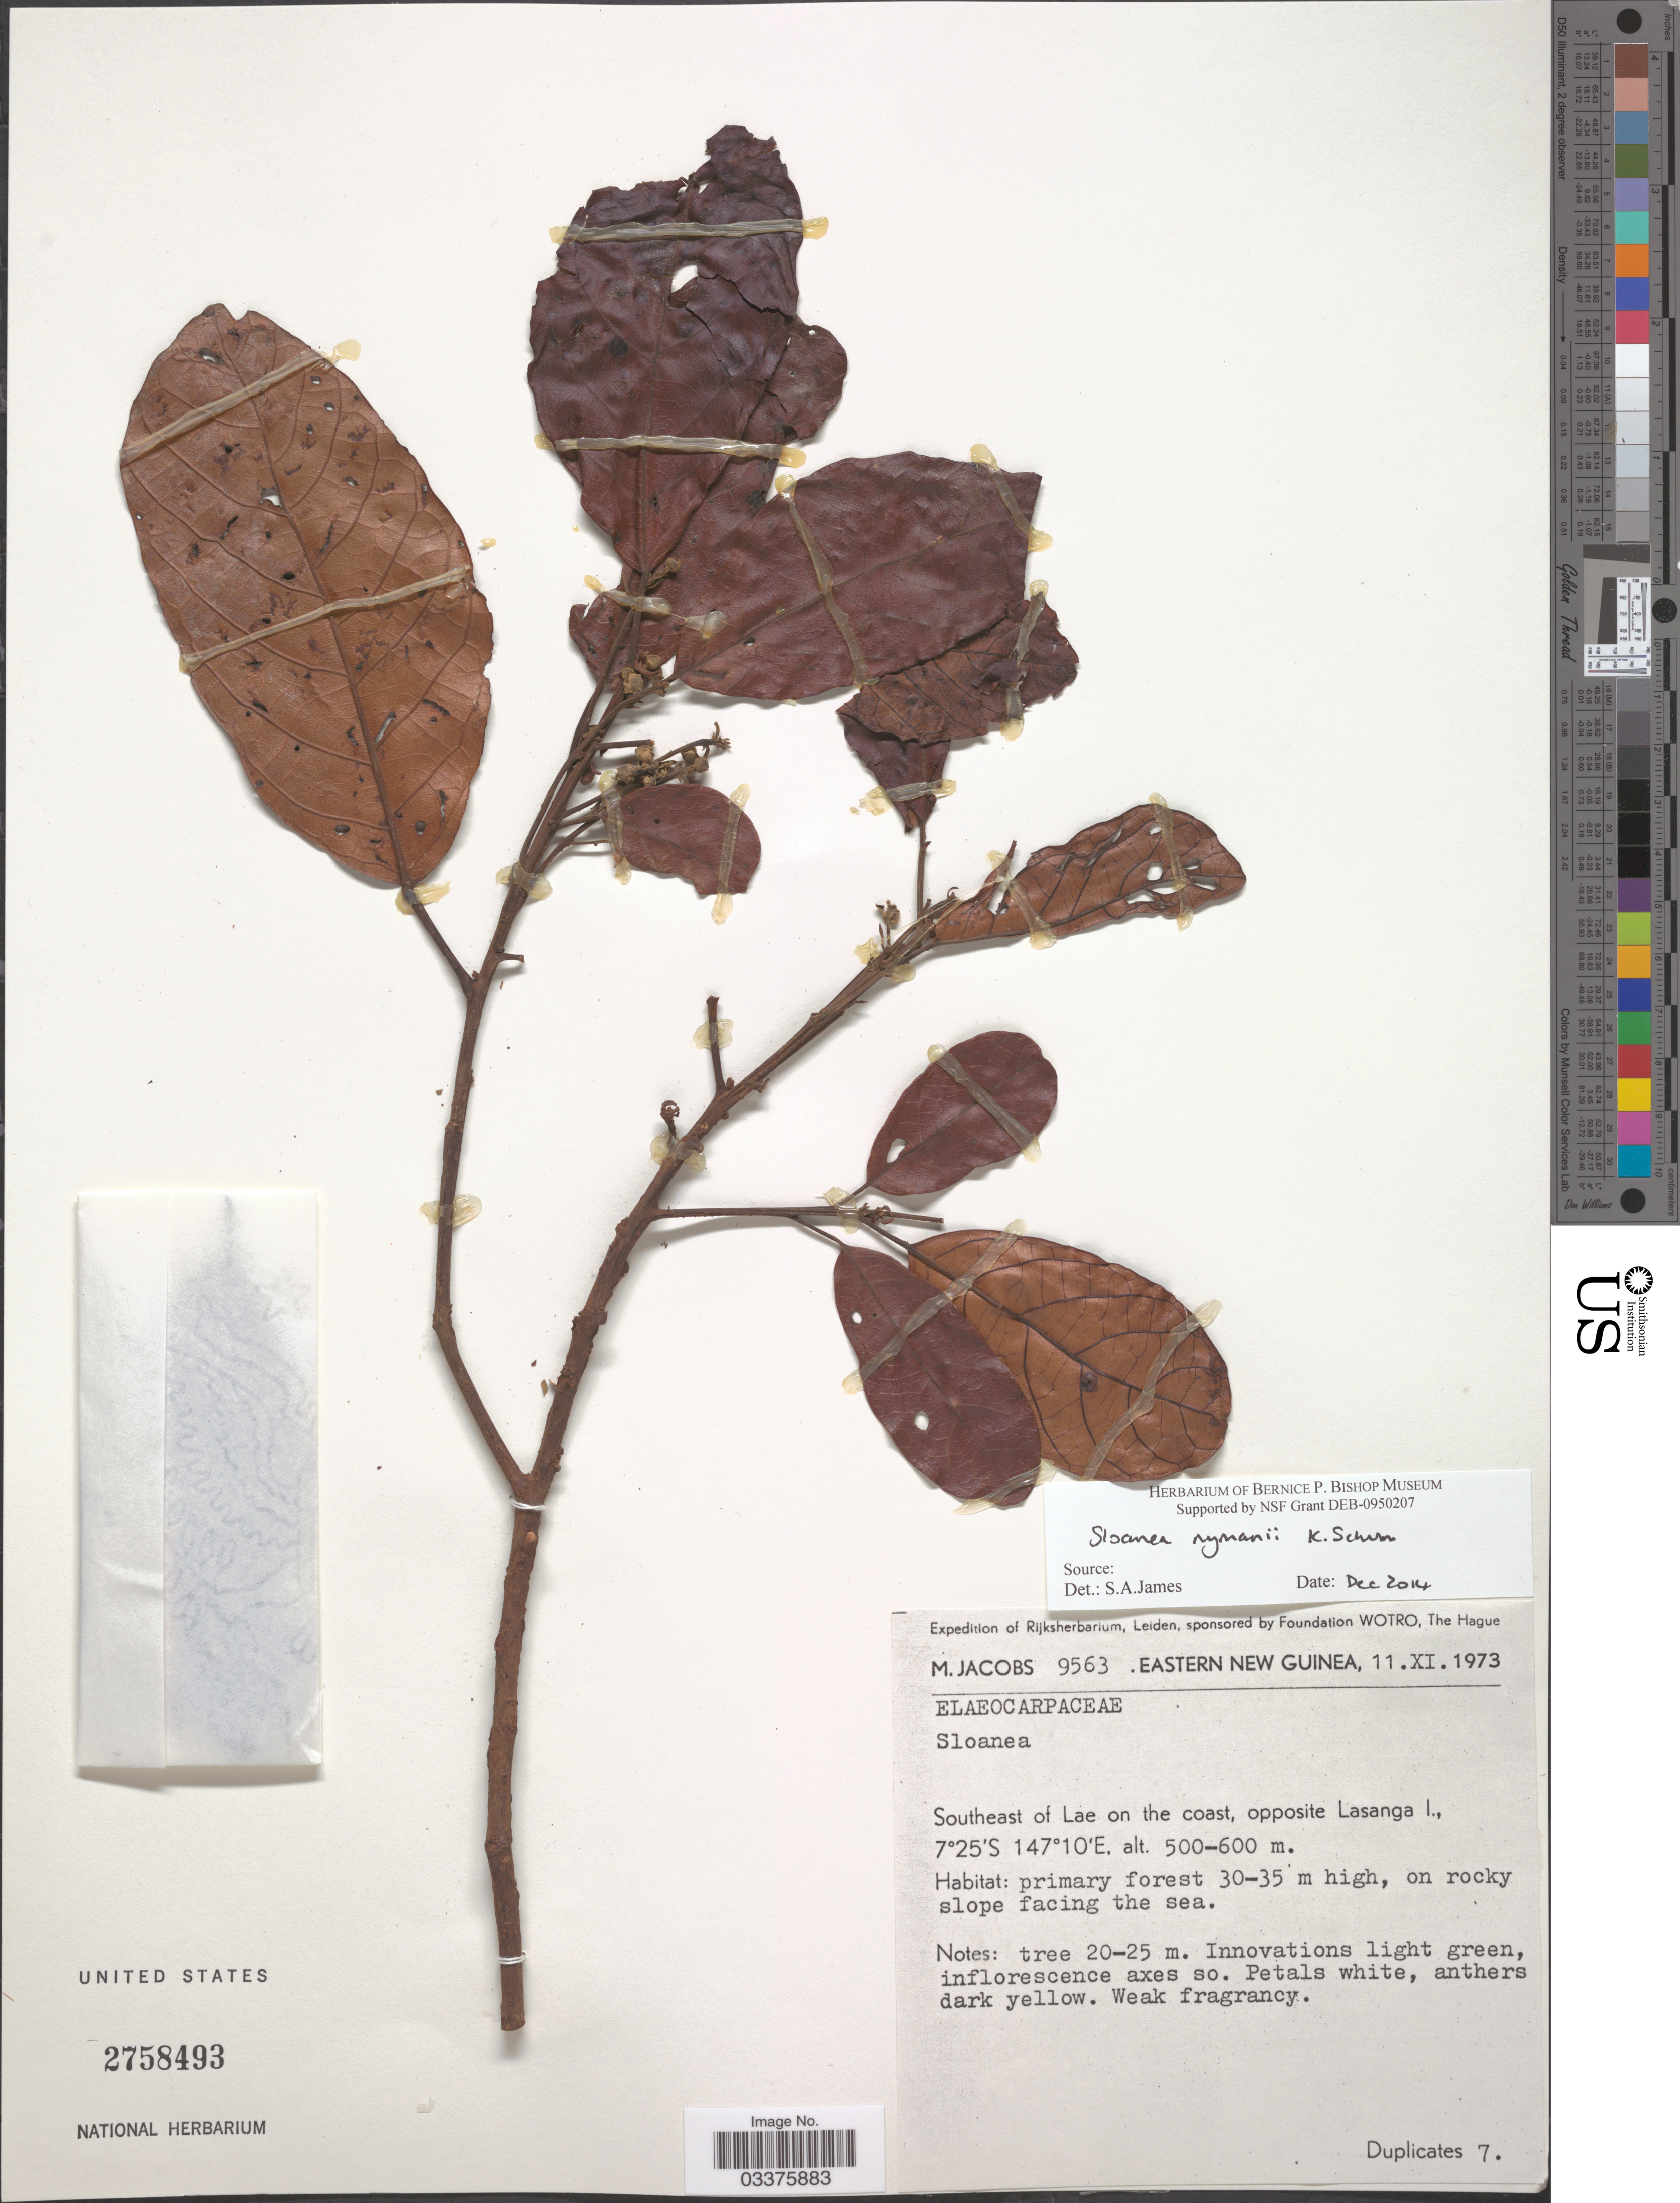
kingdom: Plantae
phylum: Tracheophyta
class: Magnoliopsida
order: Oxalidales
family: Elaeocarpaceae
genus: Sloanea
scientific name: Sloanea nymanii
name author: K. Schum.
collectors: M. Jacobs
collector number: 9563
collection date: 1973-11-11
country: Papua New Guinea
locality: Eastern New Guinea. Southeast of Lae on the coast, opposite Lasanga I.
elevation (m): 500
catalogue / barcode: US 2758493